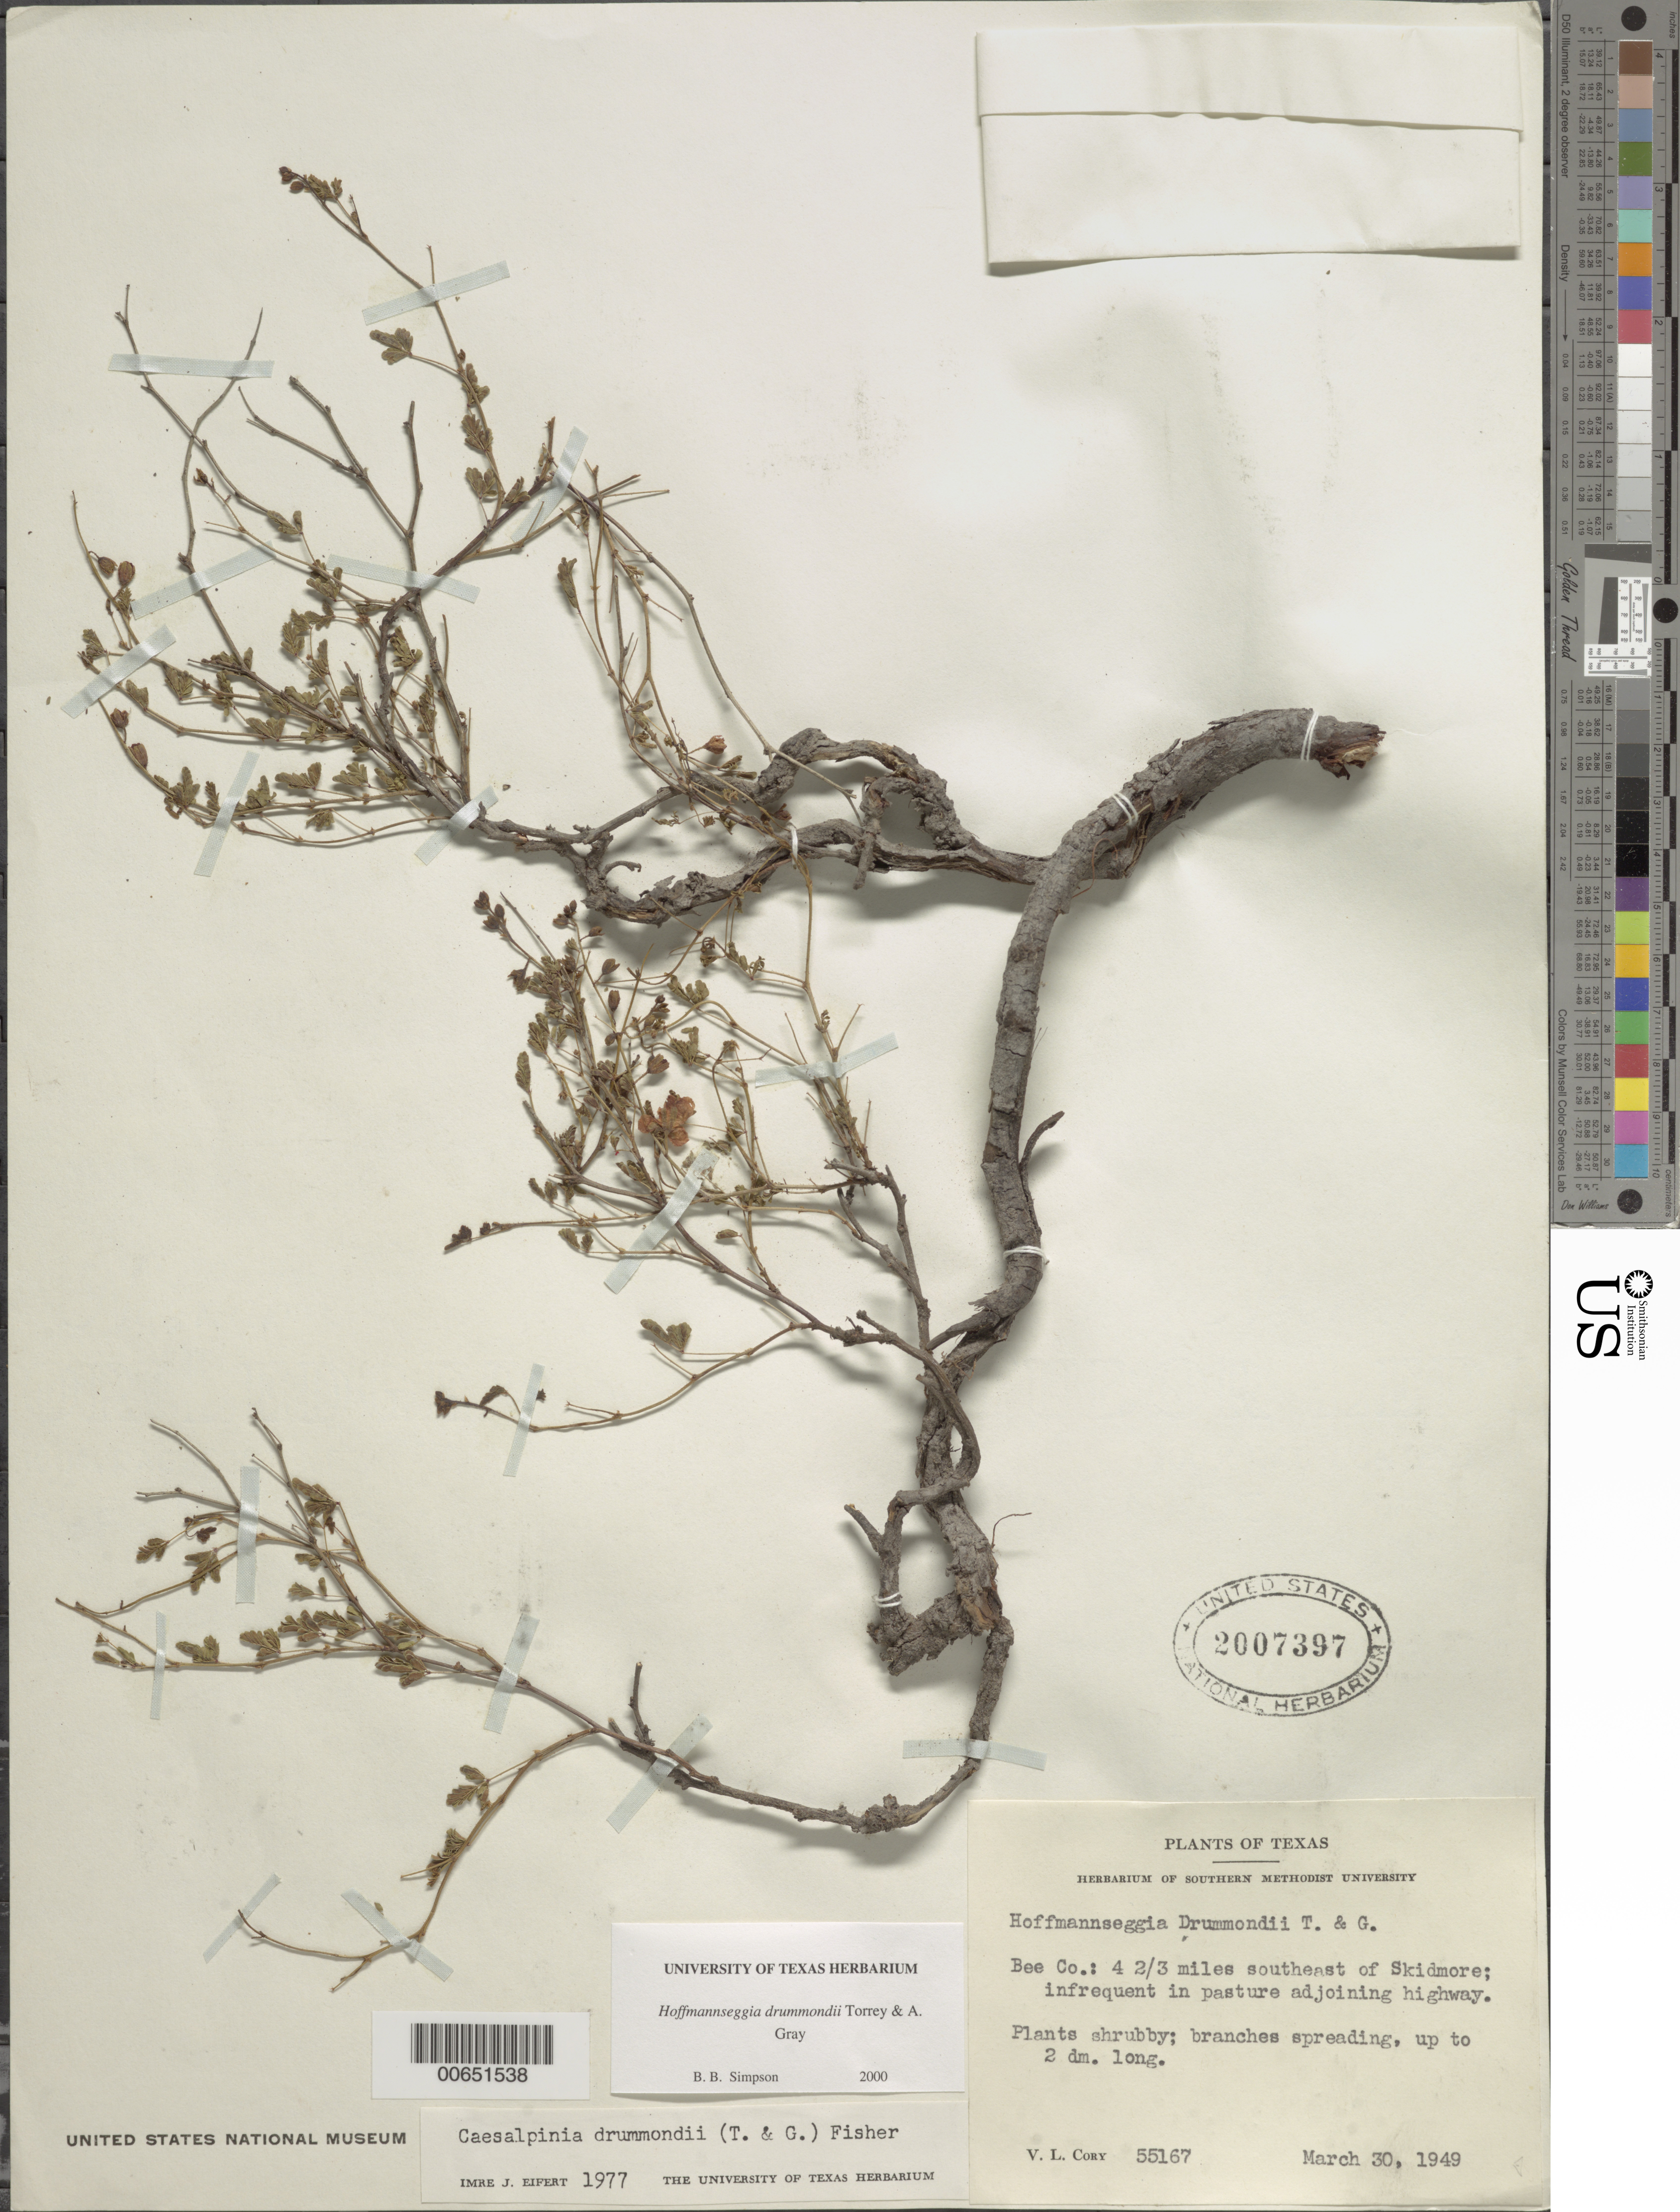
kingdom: Plantae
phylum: Tracheophyta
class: Magnoliopsida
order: Fabales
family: Fabaceae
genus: Hoffmannseggia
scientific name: Hoffmannseggia drummondii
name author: Torr. & A. Gray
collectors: V. Cory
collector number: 55167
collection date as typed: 30 Mar 1949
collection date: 1949-03-30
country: United States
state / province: Texas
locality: SE of Sidmore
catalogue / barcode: US 2007397